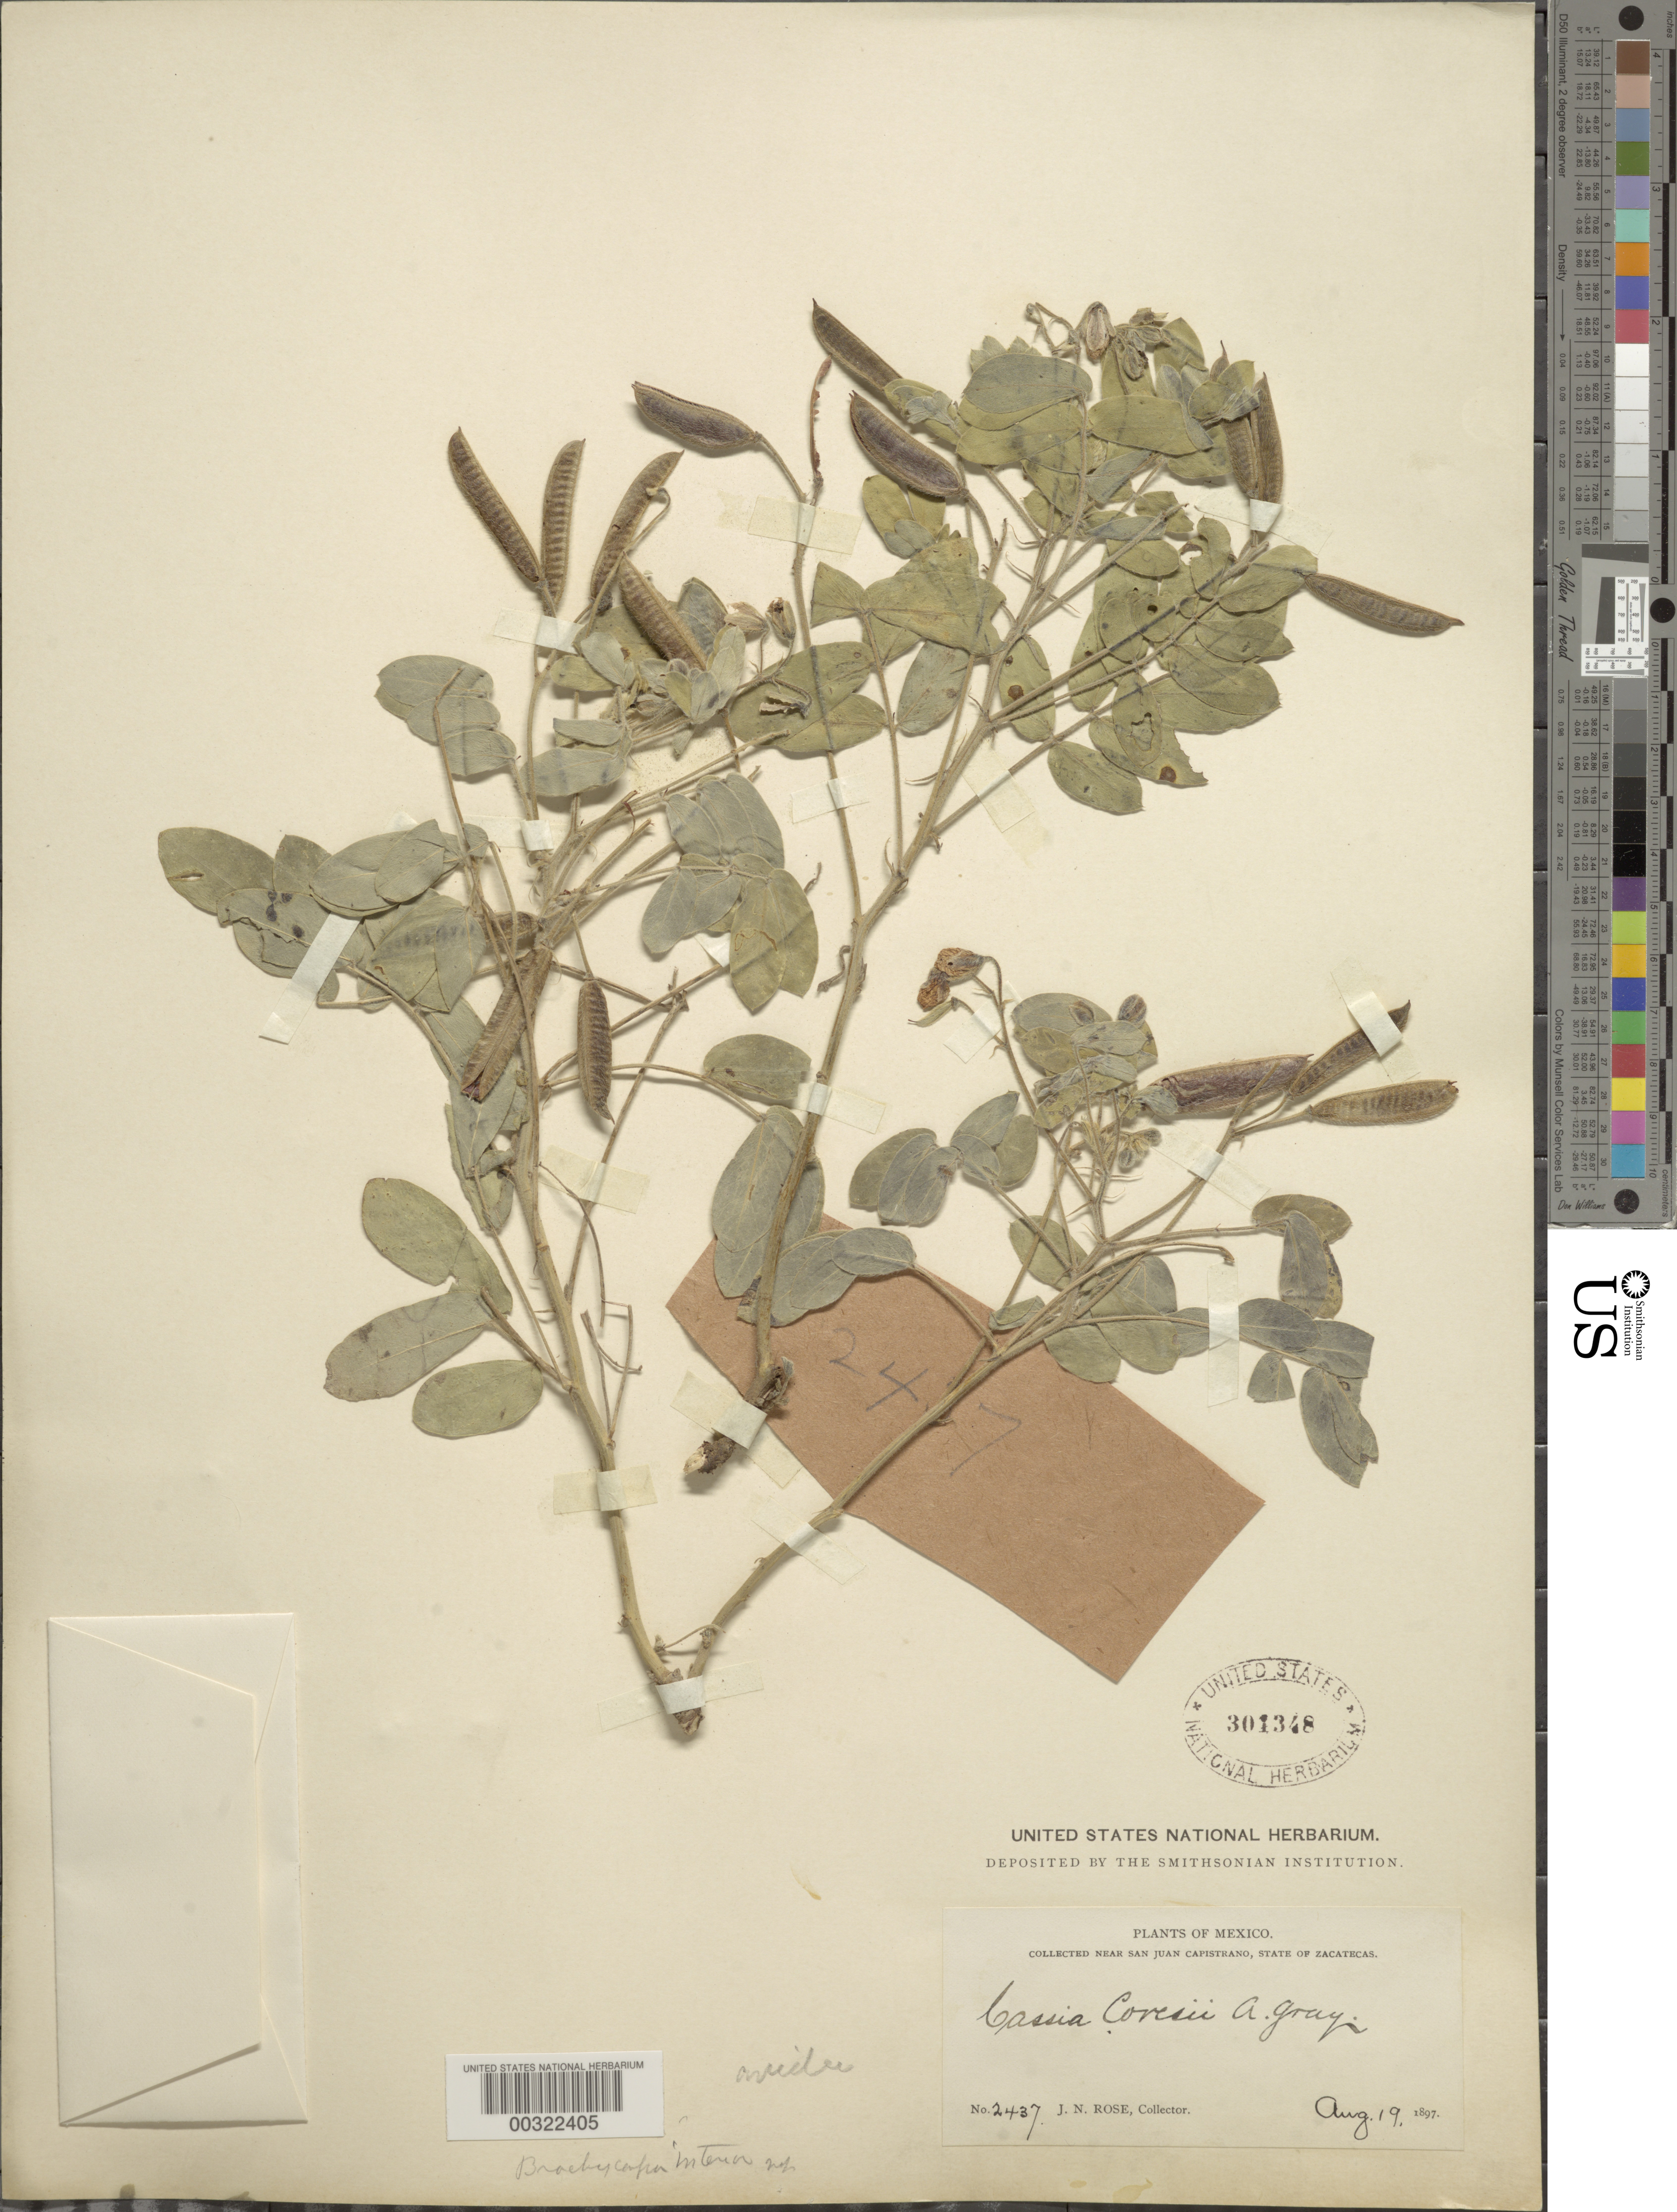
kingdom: Plantae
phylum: Tracheophyta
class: Magnoliopsida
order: Fabales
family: Fabaceae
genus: Senna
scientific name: Senna arida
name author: (Rose) H.S. Irwin & Barneby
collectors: J. N. Rose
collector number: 2437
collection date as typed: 19 Aug 1897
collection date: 1897-08-19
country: Mexico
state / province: Zacatecas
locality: Near san juan capistrano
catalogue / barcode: US 310348